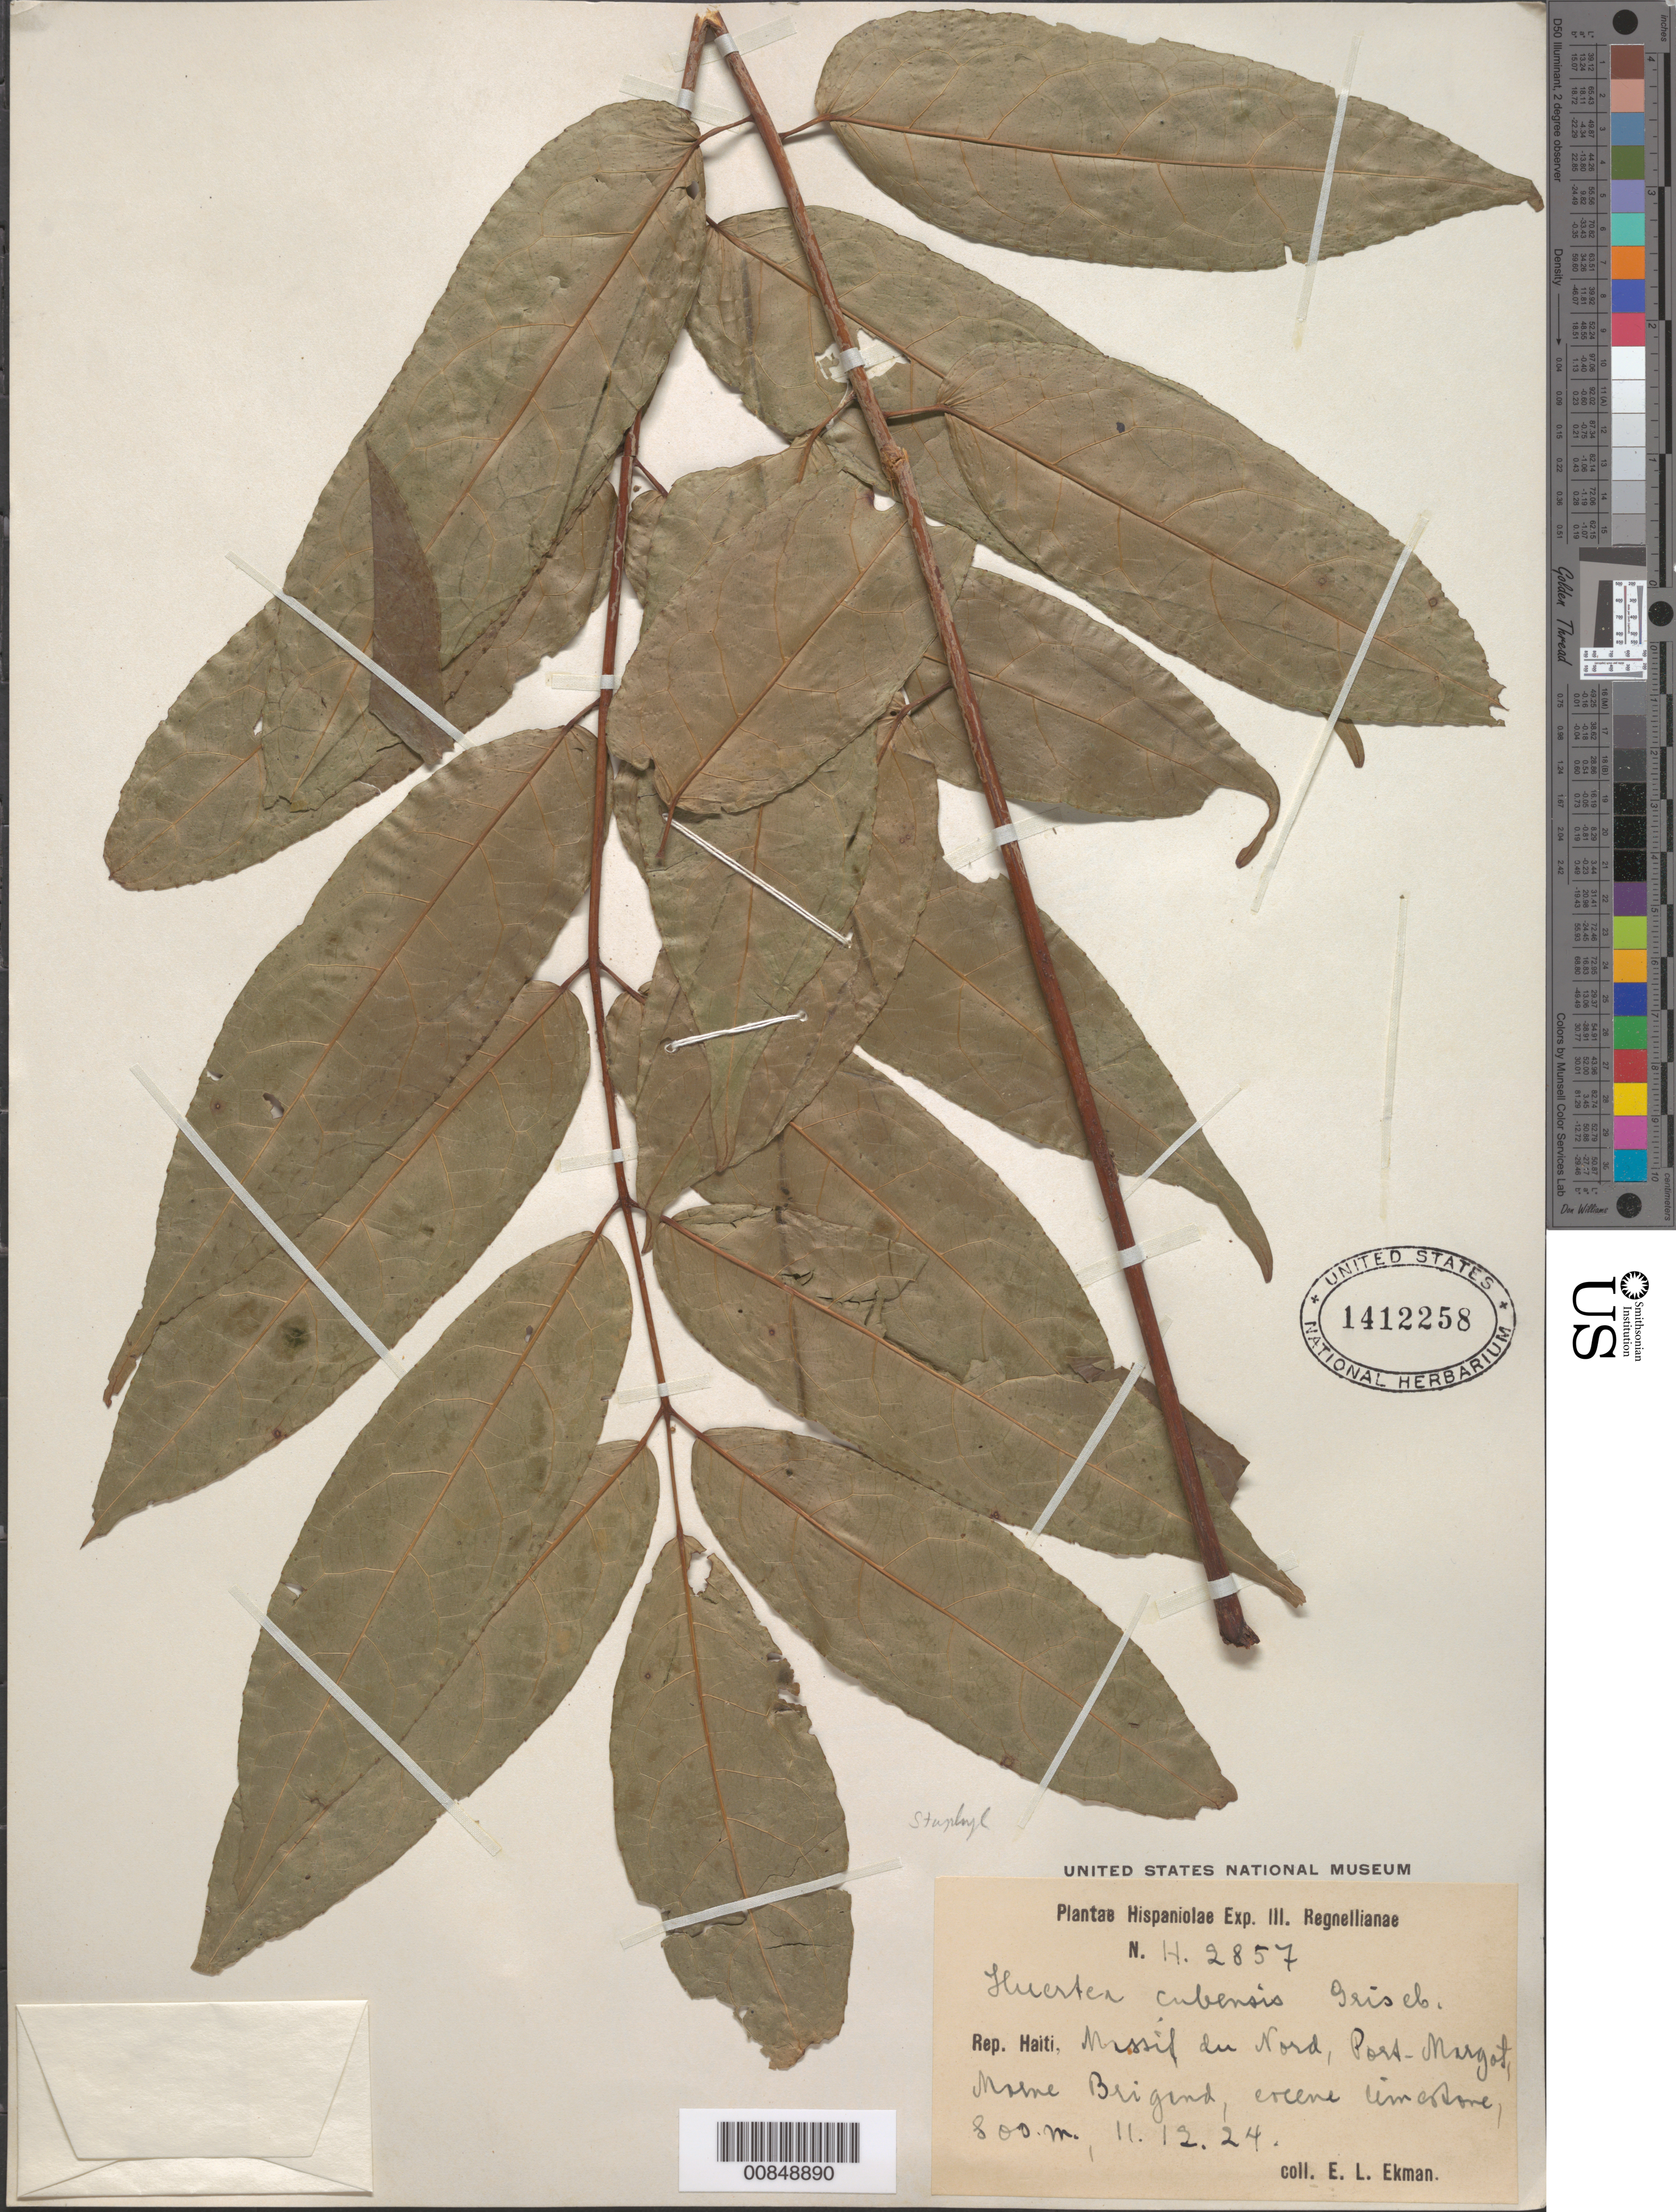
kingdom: Plantae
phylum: Tracheophyta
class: Magnoliopsida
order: Huerteales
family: Tapisciaceae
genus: Huertea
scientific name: Huertea cubensis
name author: Griseb.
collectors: E. L. Ekman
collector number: H 2857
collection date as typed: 11 Dec 1924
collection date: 1924-12-11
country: Haiti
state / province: Nord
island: Hispaniola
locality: Massif du Nord, Port-Margot, Morne Brigand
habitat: Eocene limestone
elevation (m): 800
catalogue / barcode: US 1412258